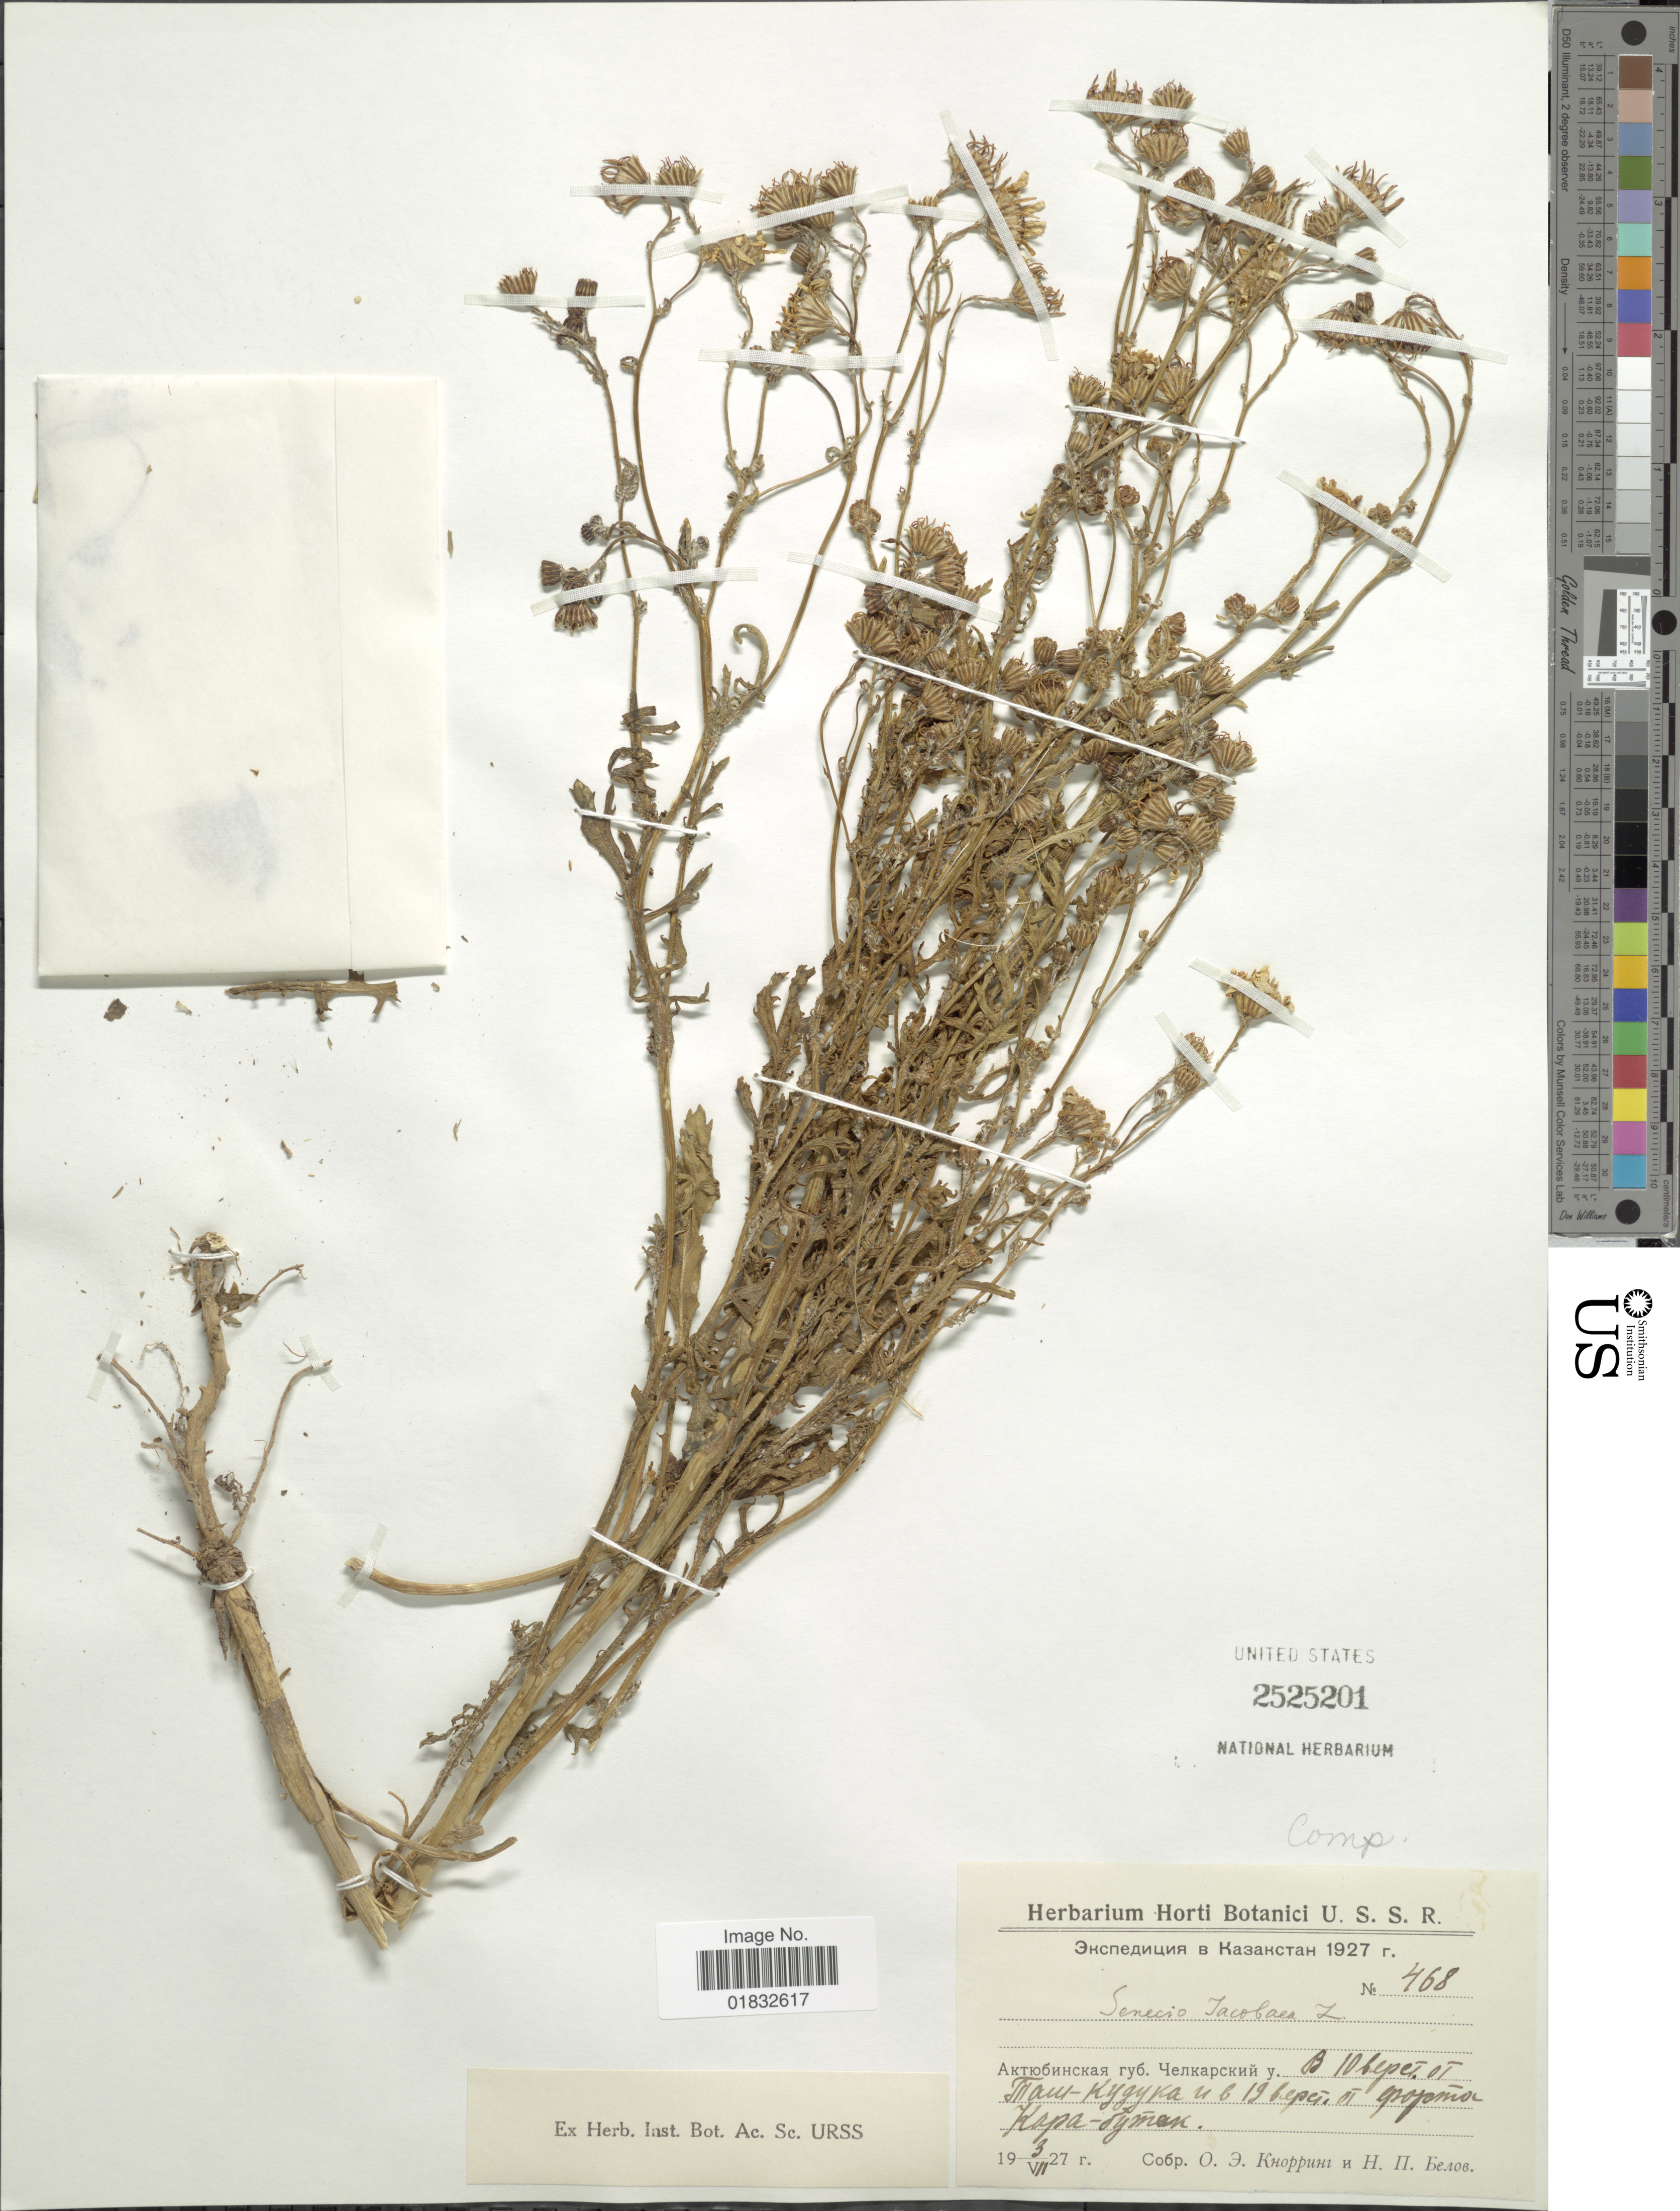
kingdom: Plantae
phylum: Tracheophyta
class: Magnoliopsida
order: Asterales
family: Asteraceae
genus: Jacobaea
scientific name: Jacobaea vulgaris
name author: Gaertn.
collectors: O. Knorring & N. Belov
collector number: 468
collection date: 1927-07-03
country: Kazakhstan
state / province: Aqtobe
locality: Shalqar District, 10.7 km fom Tash-Kuduk and 20 km from Fort Kara-Butak.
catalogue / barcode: US 2525201